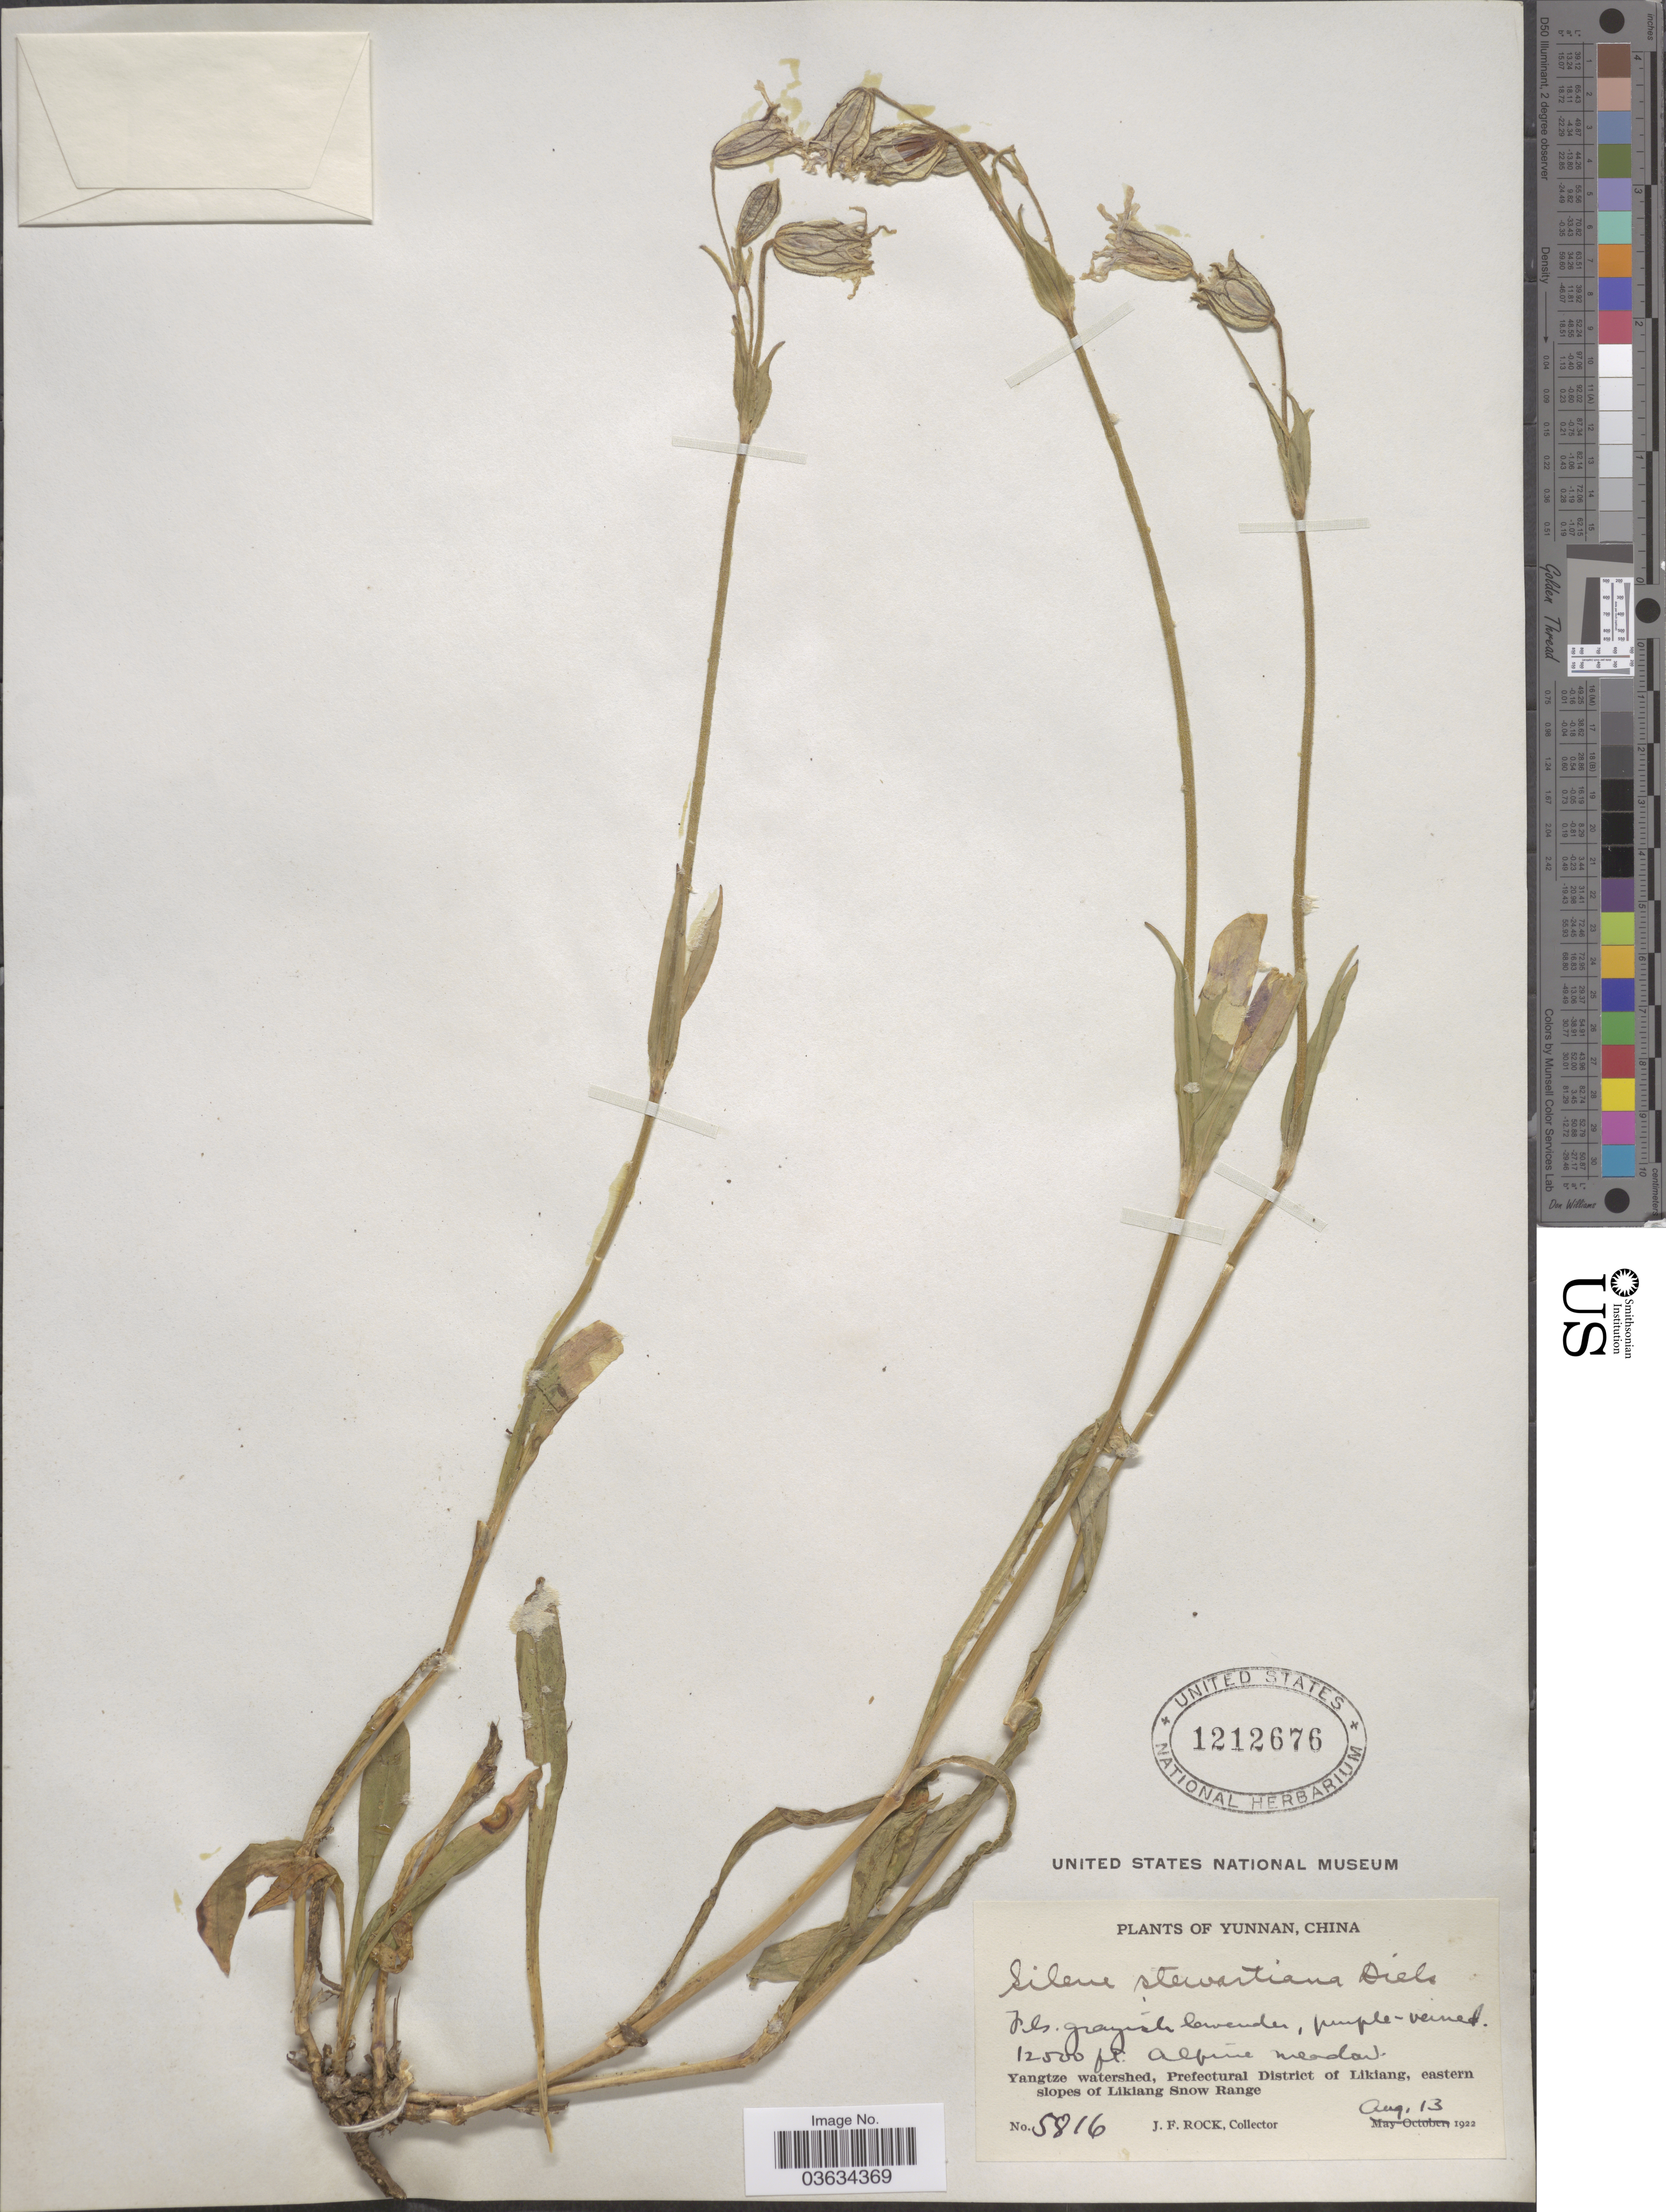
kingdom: Plantae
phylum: Tracheophyta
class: Magnoliopsida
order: Caryophyllales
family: Caryophyllaceae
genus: Silene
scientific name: Silene stewartiana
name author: Diels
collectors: J. Rock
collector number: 5816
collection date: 1922-08-13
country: China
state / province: Yunnan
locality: Yangtze watershed, Prefectural District of Likiang, eastern slopes of Likiang Snow Range.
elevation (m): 3810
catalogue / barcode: US 1212676